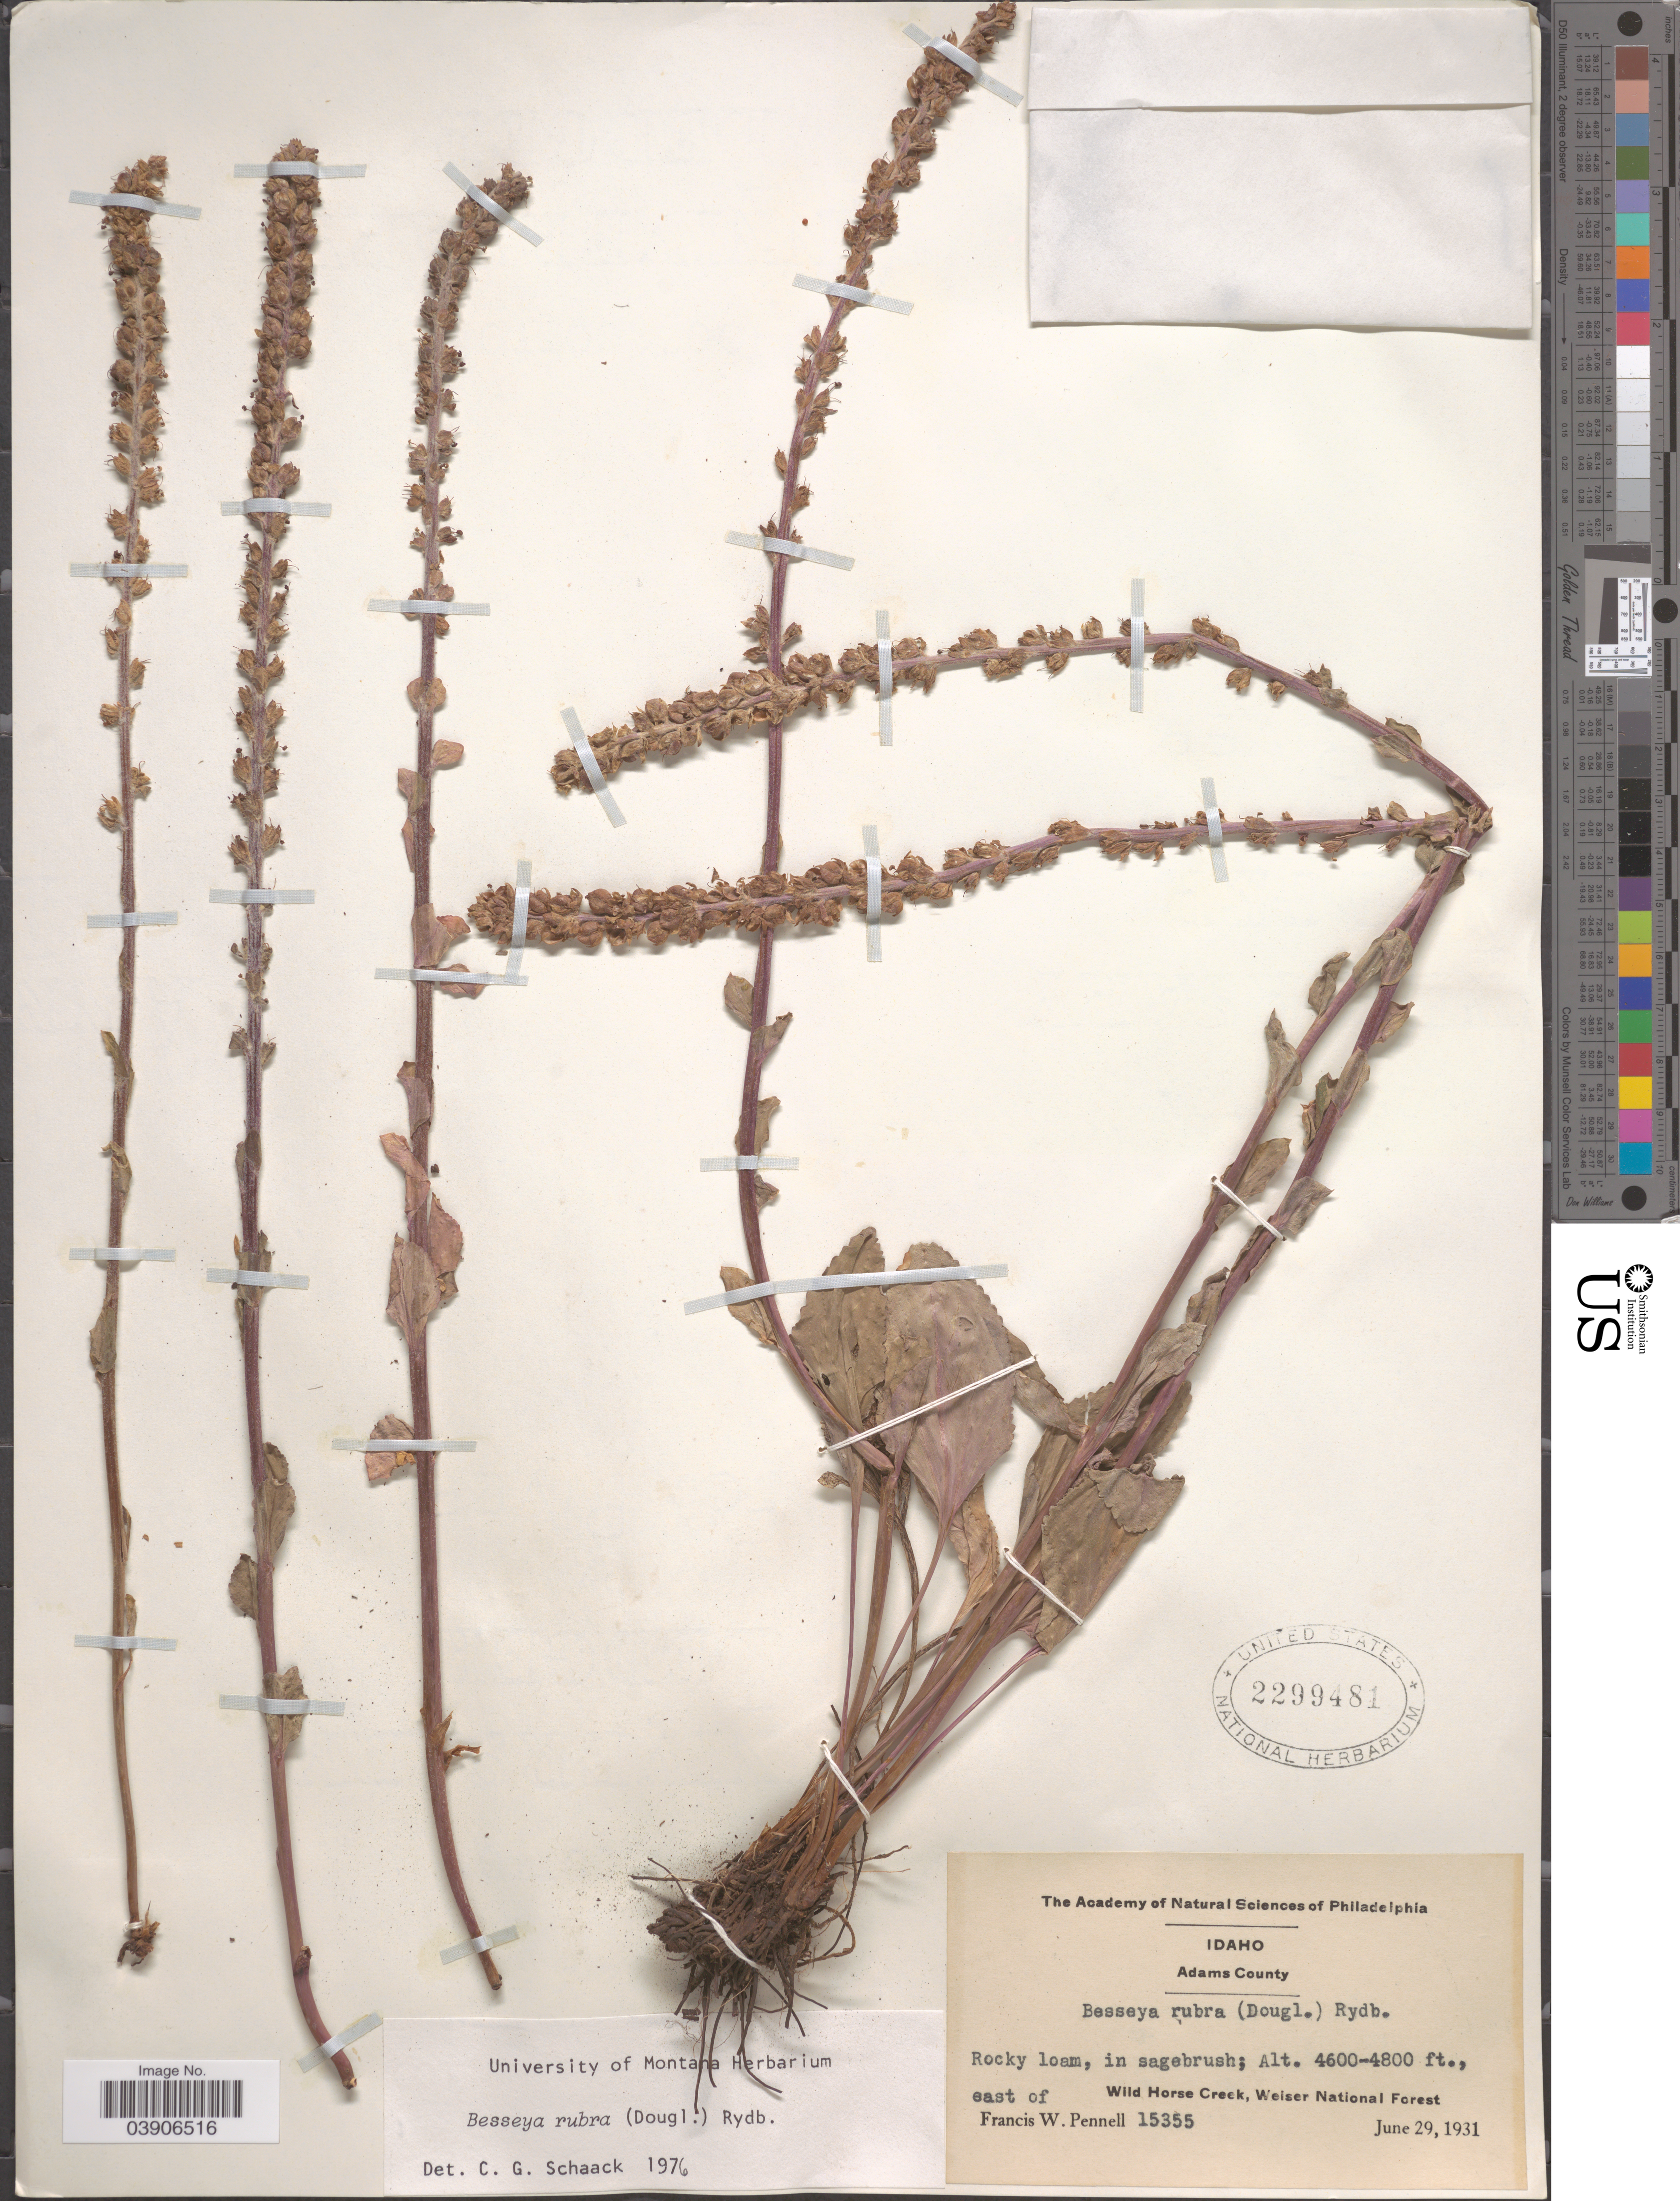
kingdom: Plantae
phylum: Tracheophyta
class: Magnoliopsida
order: Lamiales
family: Plantaginaceae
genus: Synthyris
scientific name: Synthyris rubra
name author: (Douglas ex Hook.) Benth.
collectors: F. W. Pennell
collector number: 15355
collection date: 1931-06-29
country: United States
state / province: Idaho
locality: Adams County. East of Wild Horse Creek, Weiser National Forest.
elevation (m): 1402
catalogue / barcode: US 2299481